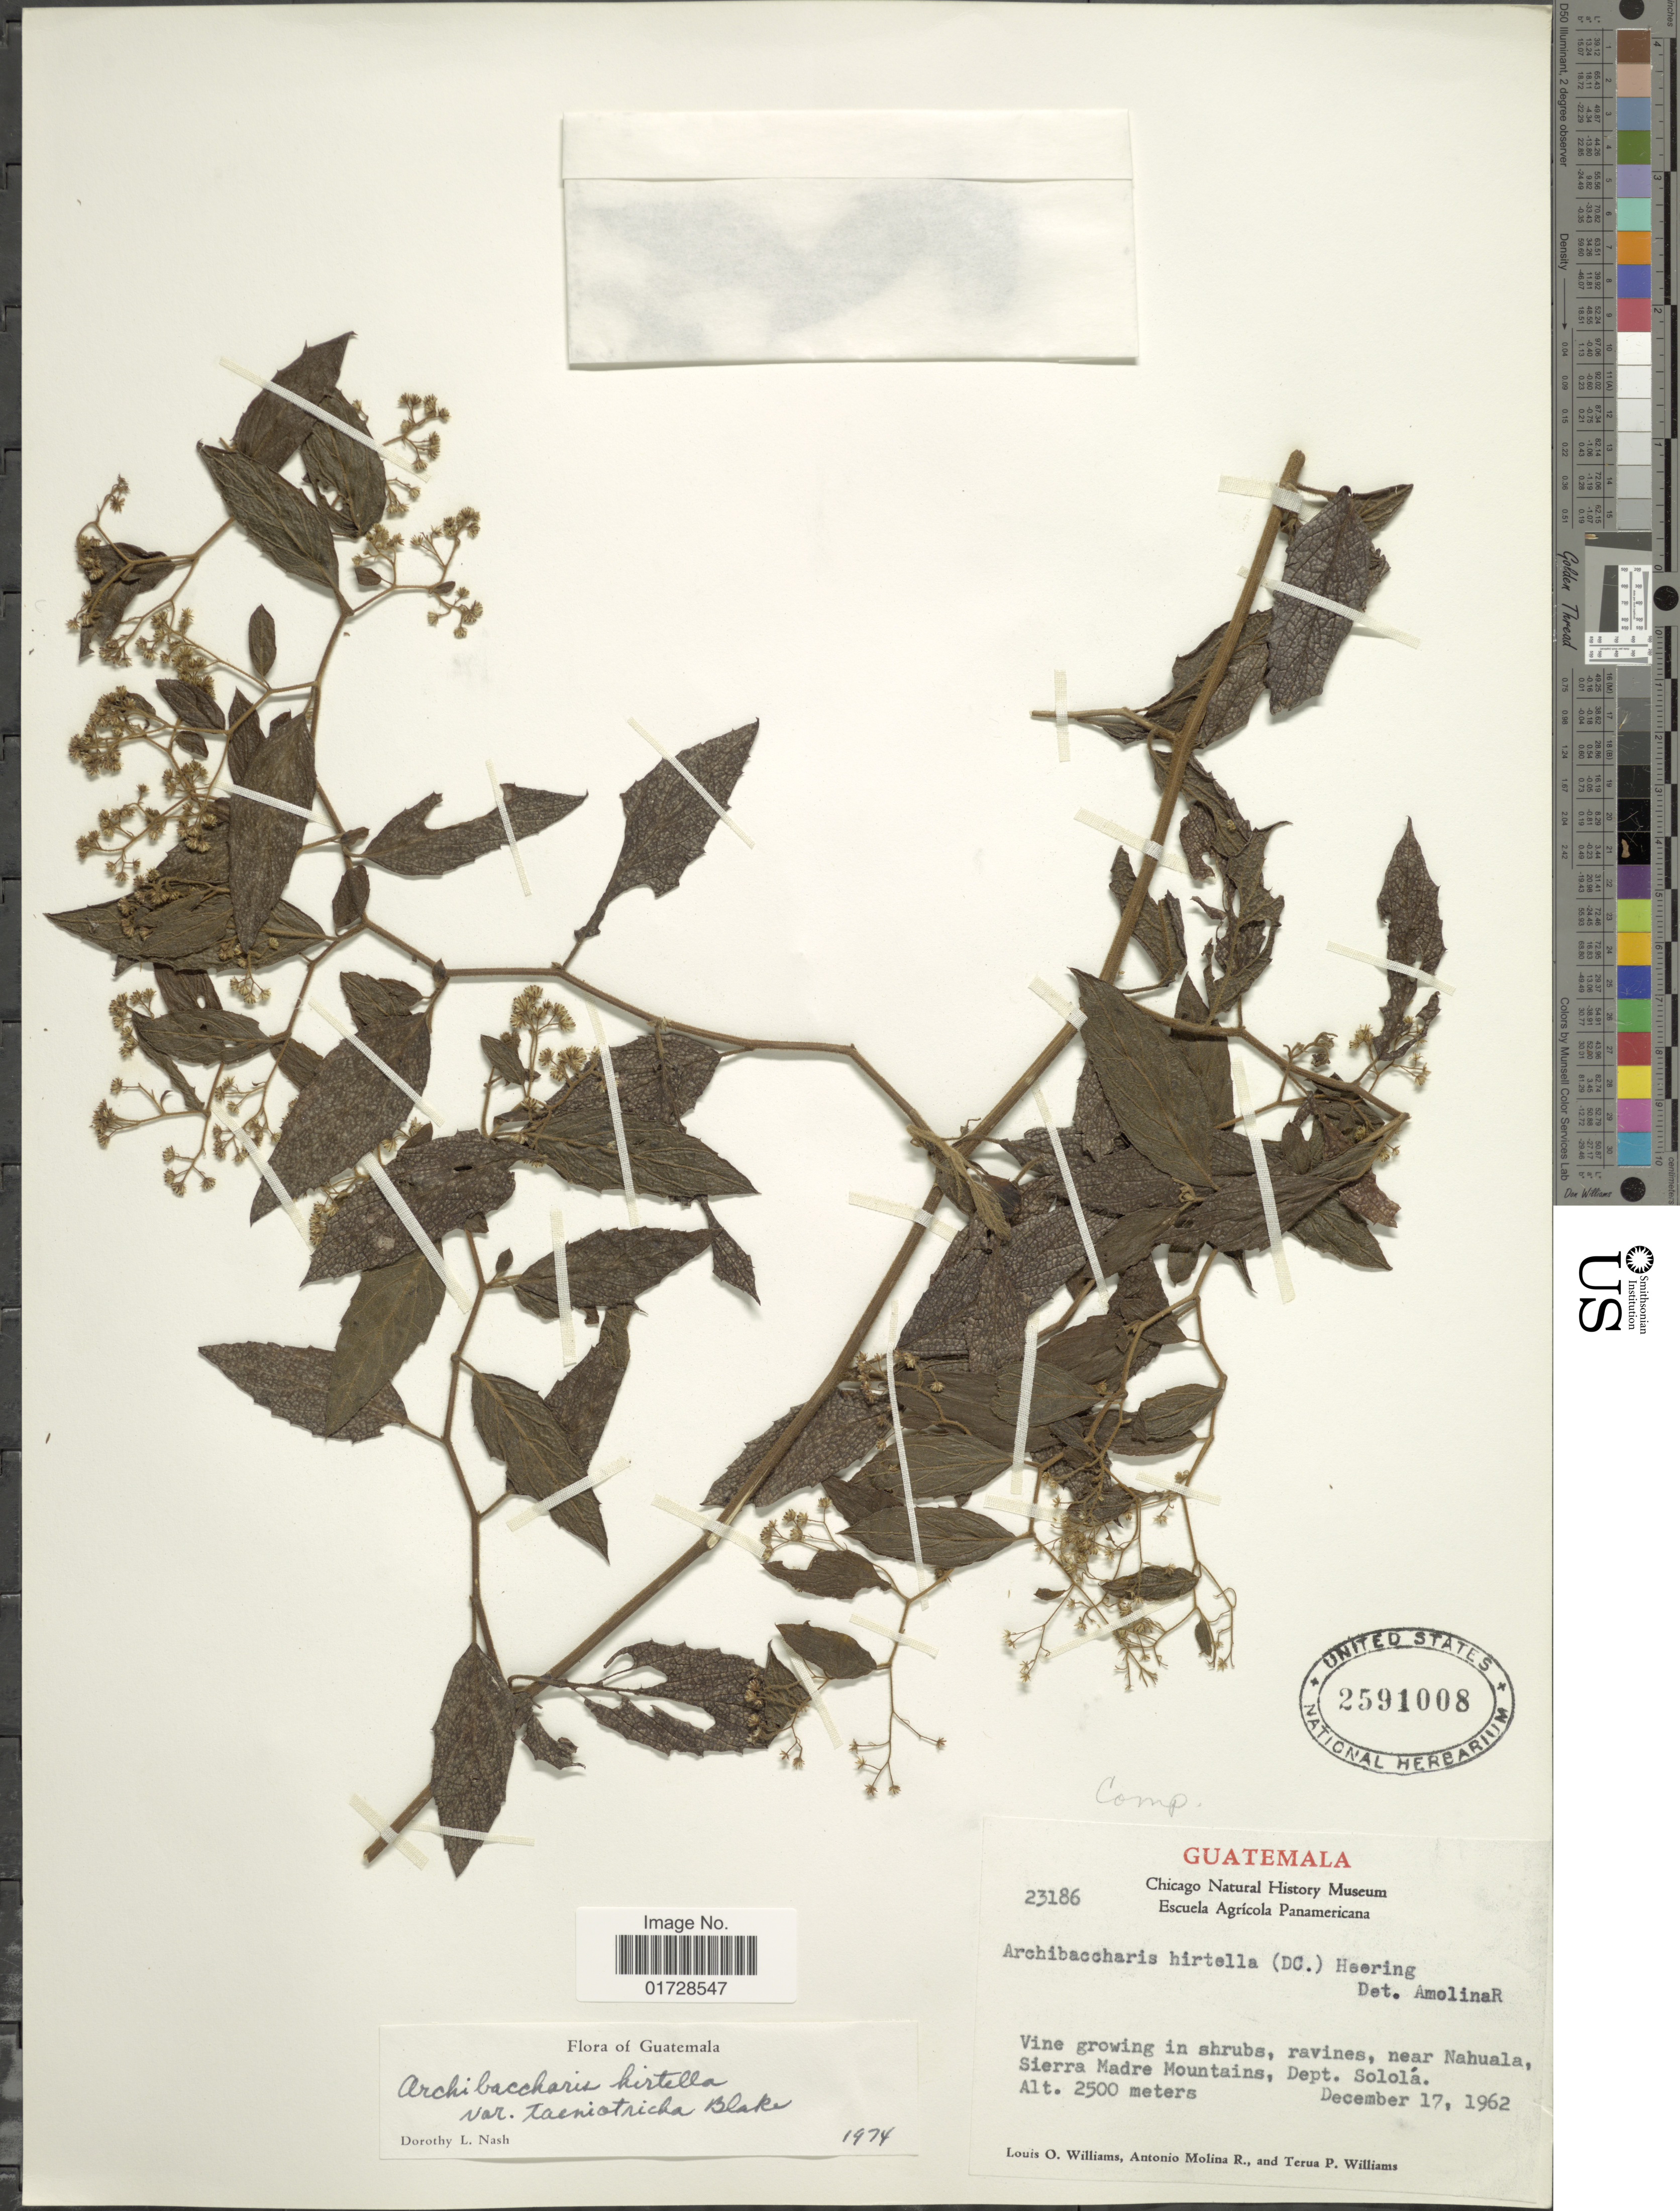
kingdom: Plantae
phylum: Tracheophyta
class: Magnoliopsida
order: Asterales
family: Asteraceae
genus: Archibaccharis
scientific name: Archibaccharis hirtella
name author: (DC.) Heering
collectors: L. O. Williams, A. Molina R. & T. P. Williams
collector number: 23186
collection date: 1962-12-17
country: Guatemala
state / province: Sololá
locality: Near Nahuala, Sierra Madre Mountains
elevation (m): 2500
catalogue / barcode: US 2591008